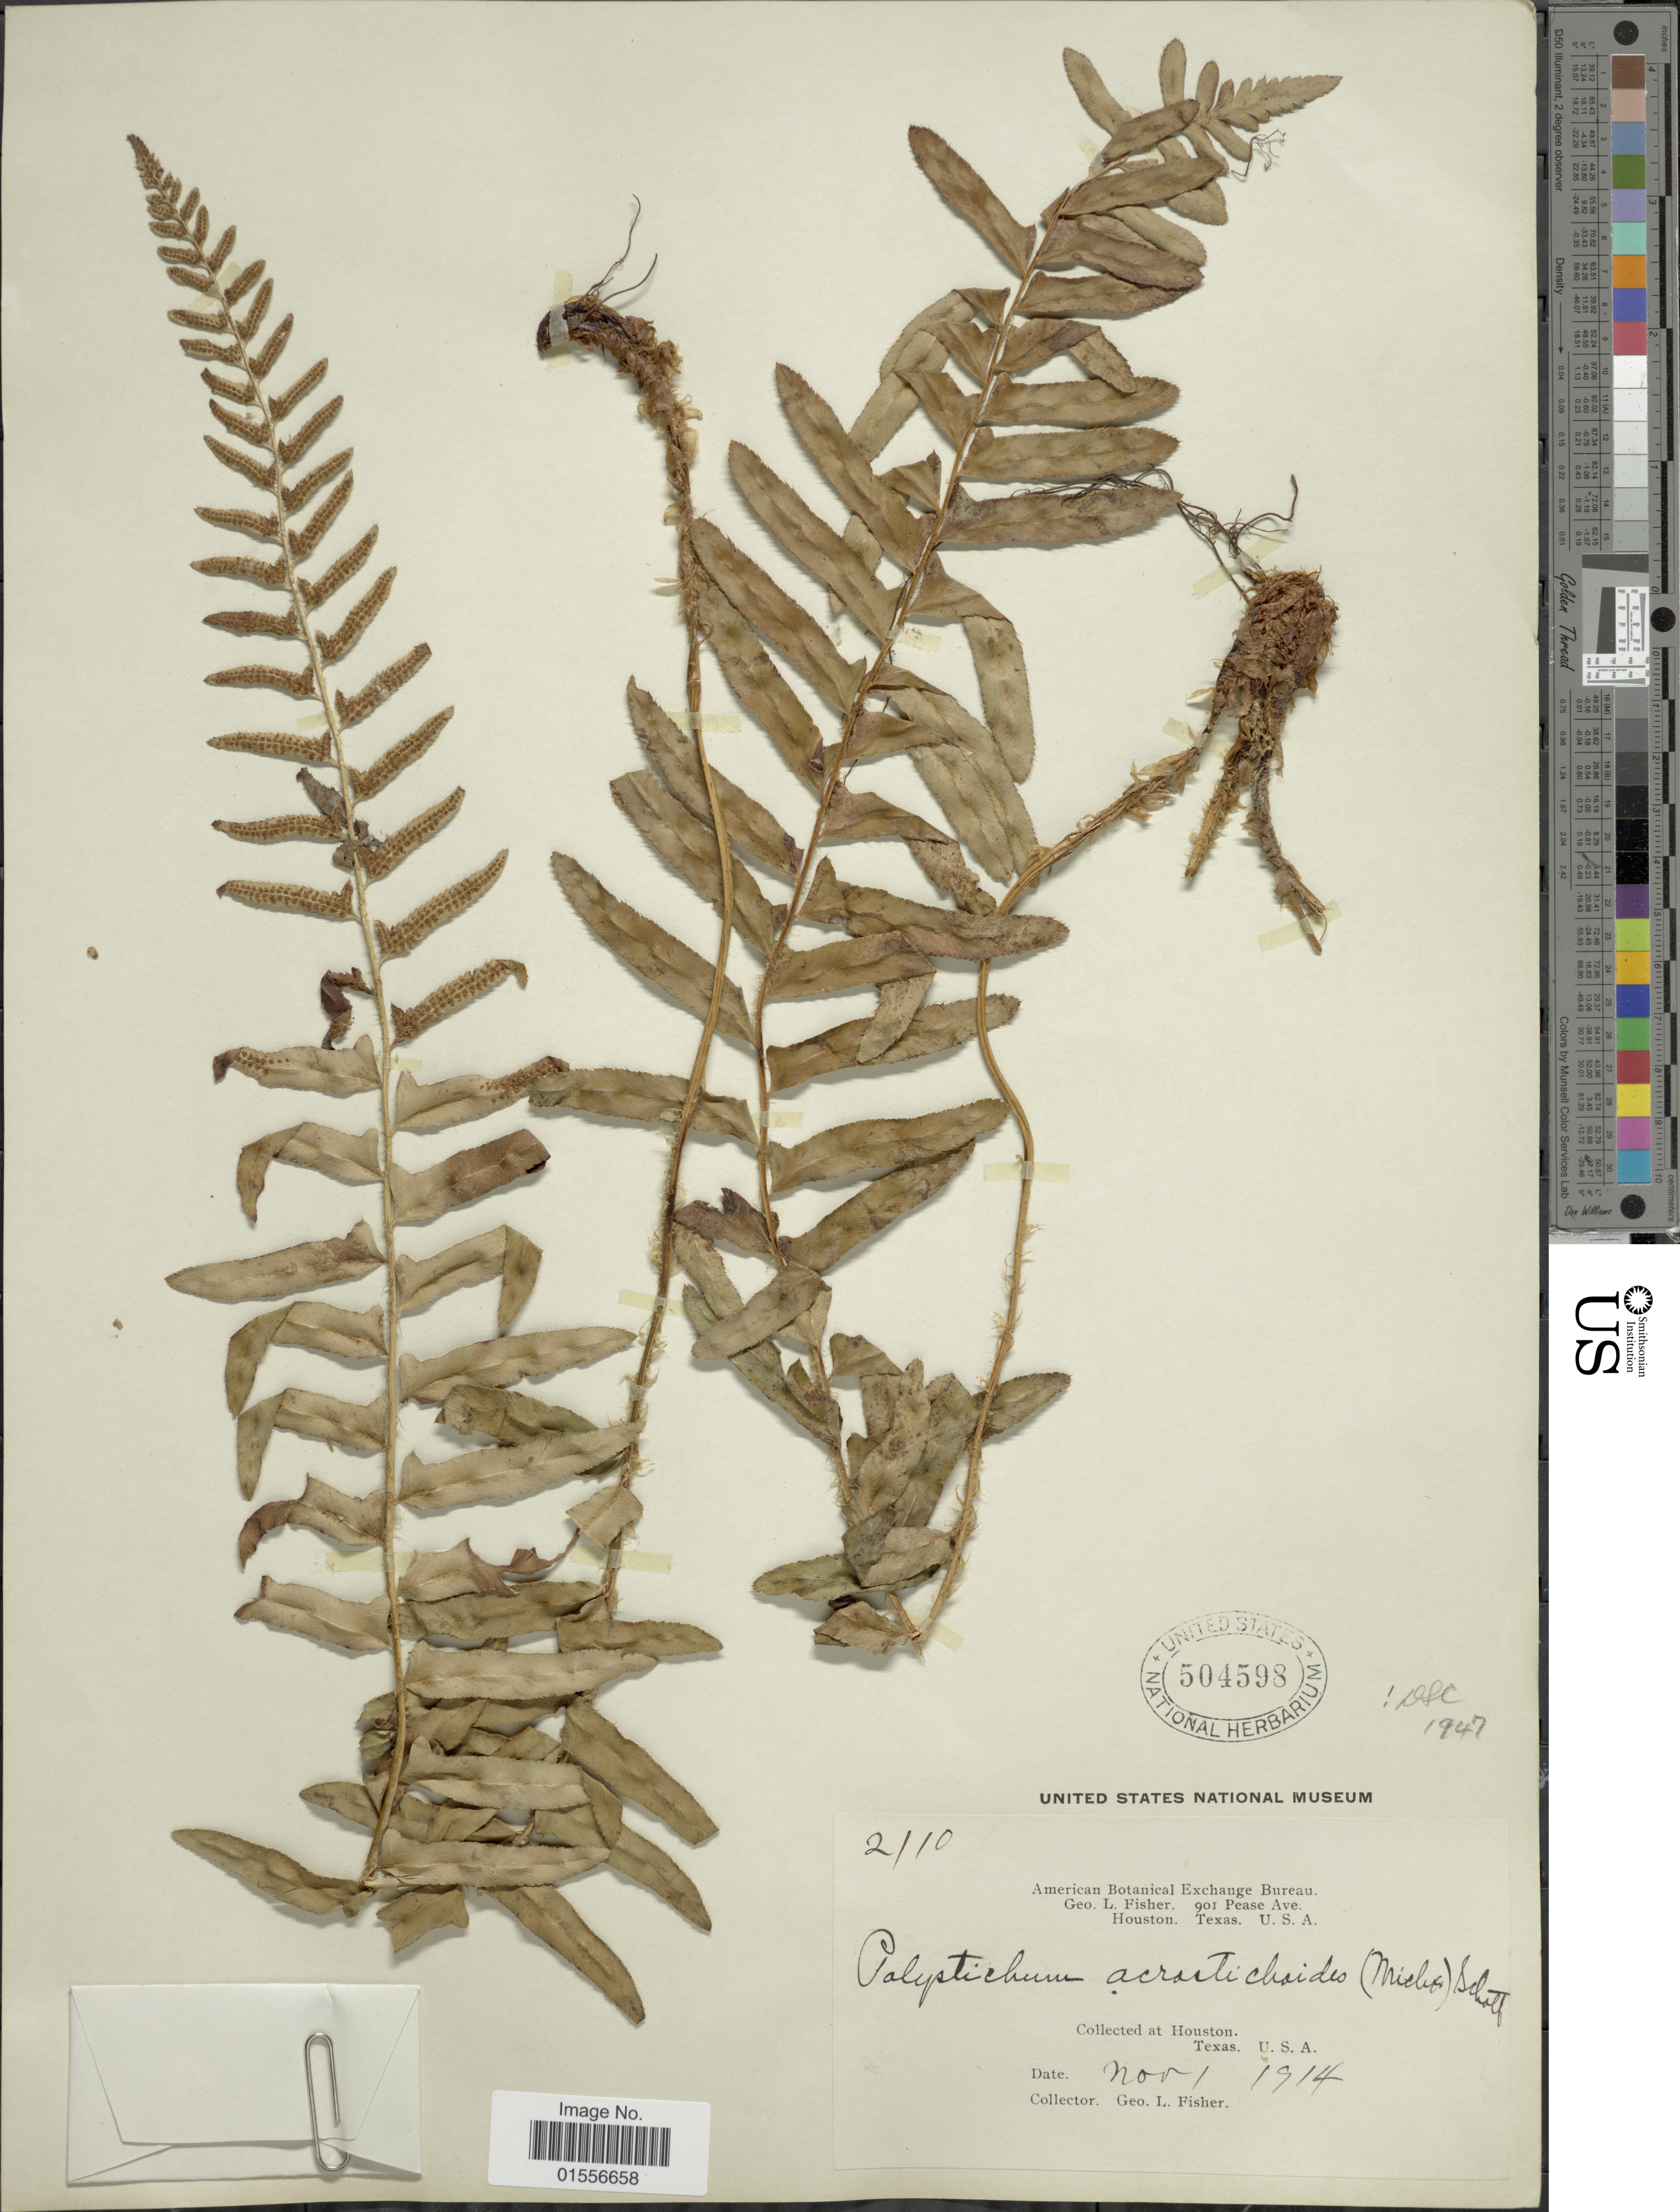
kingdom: Plantae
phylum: Tracheophyta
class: Polypodiopsida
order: Polypodiales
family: Dryopteridaceae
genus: Polystichum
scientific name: Polystichum acrostichoides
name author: (Michx.) Schott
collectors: G. L. Fisher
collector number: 2110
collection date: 1914-11-01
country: United States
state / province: Texas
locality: Houston.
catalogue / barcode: US 504598